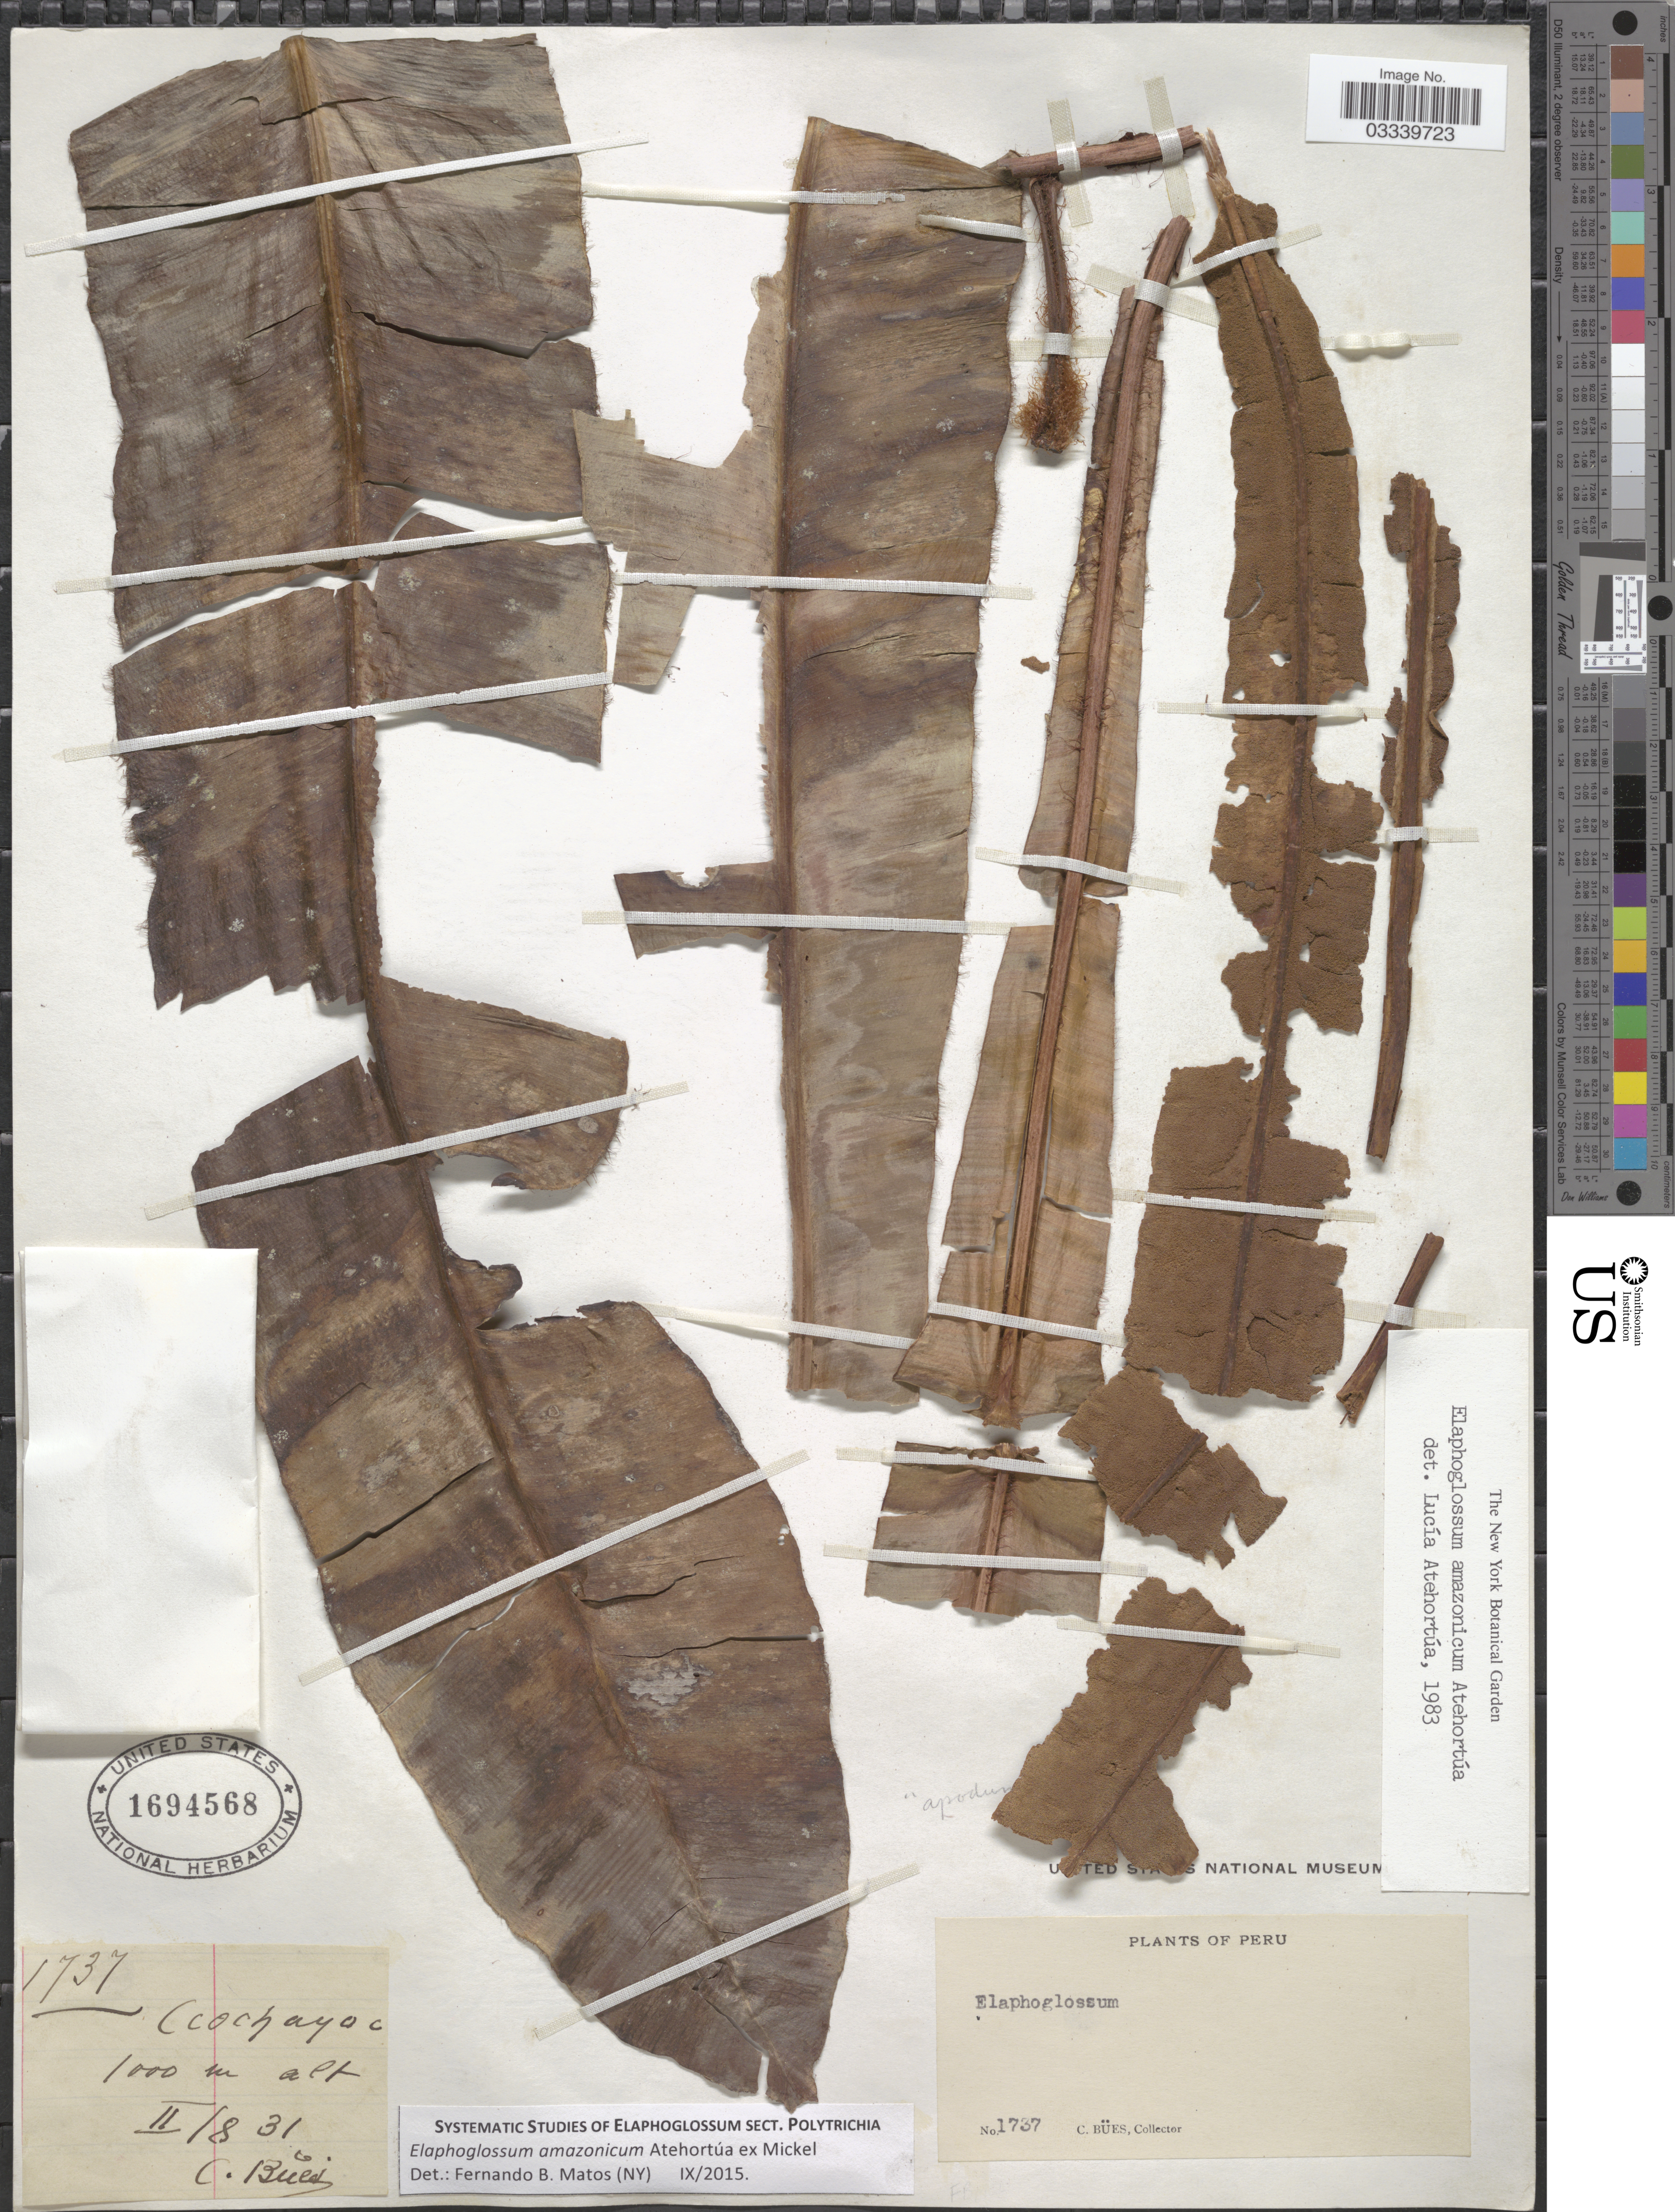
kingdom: Plantae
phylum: Tracheophyta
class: Polypodiopsida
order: Polypodiales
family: Dryopteridaceae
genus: Elaphoglossum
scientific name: Elaphoglossum amazonicum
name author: Atehortúa & Mickel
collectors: C. Buës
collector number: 1737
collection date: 1831-02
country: Peru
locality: Ccochayoc.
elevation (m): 1000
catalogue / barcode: US 1694568